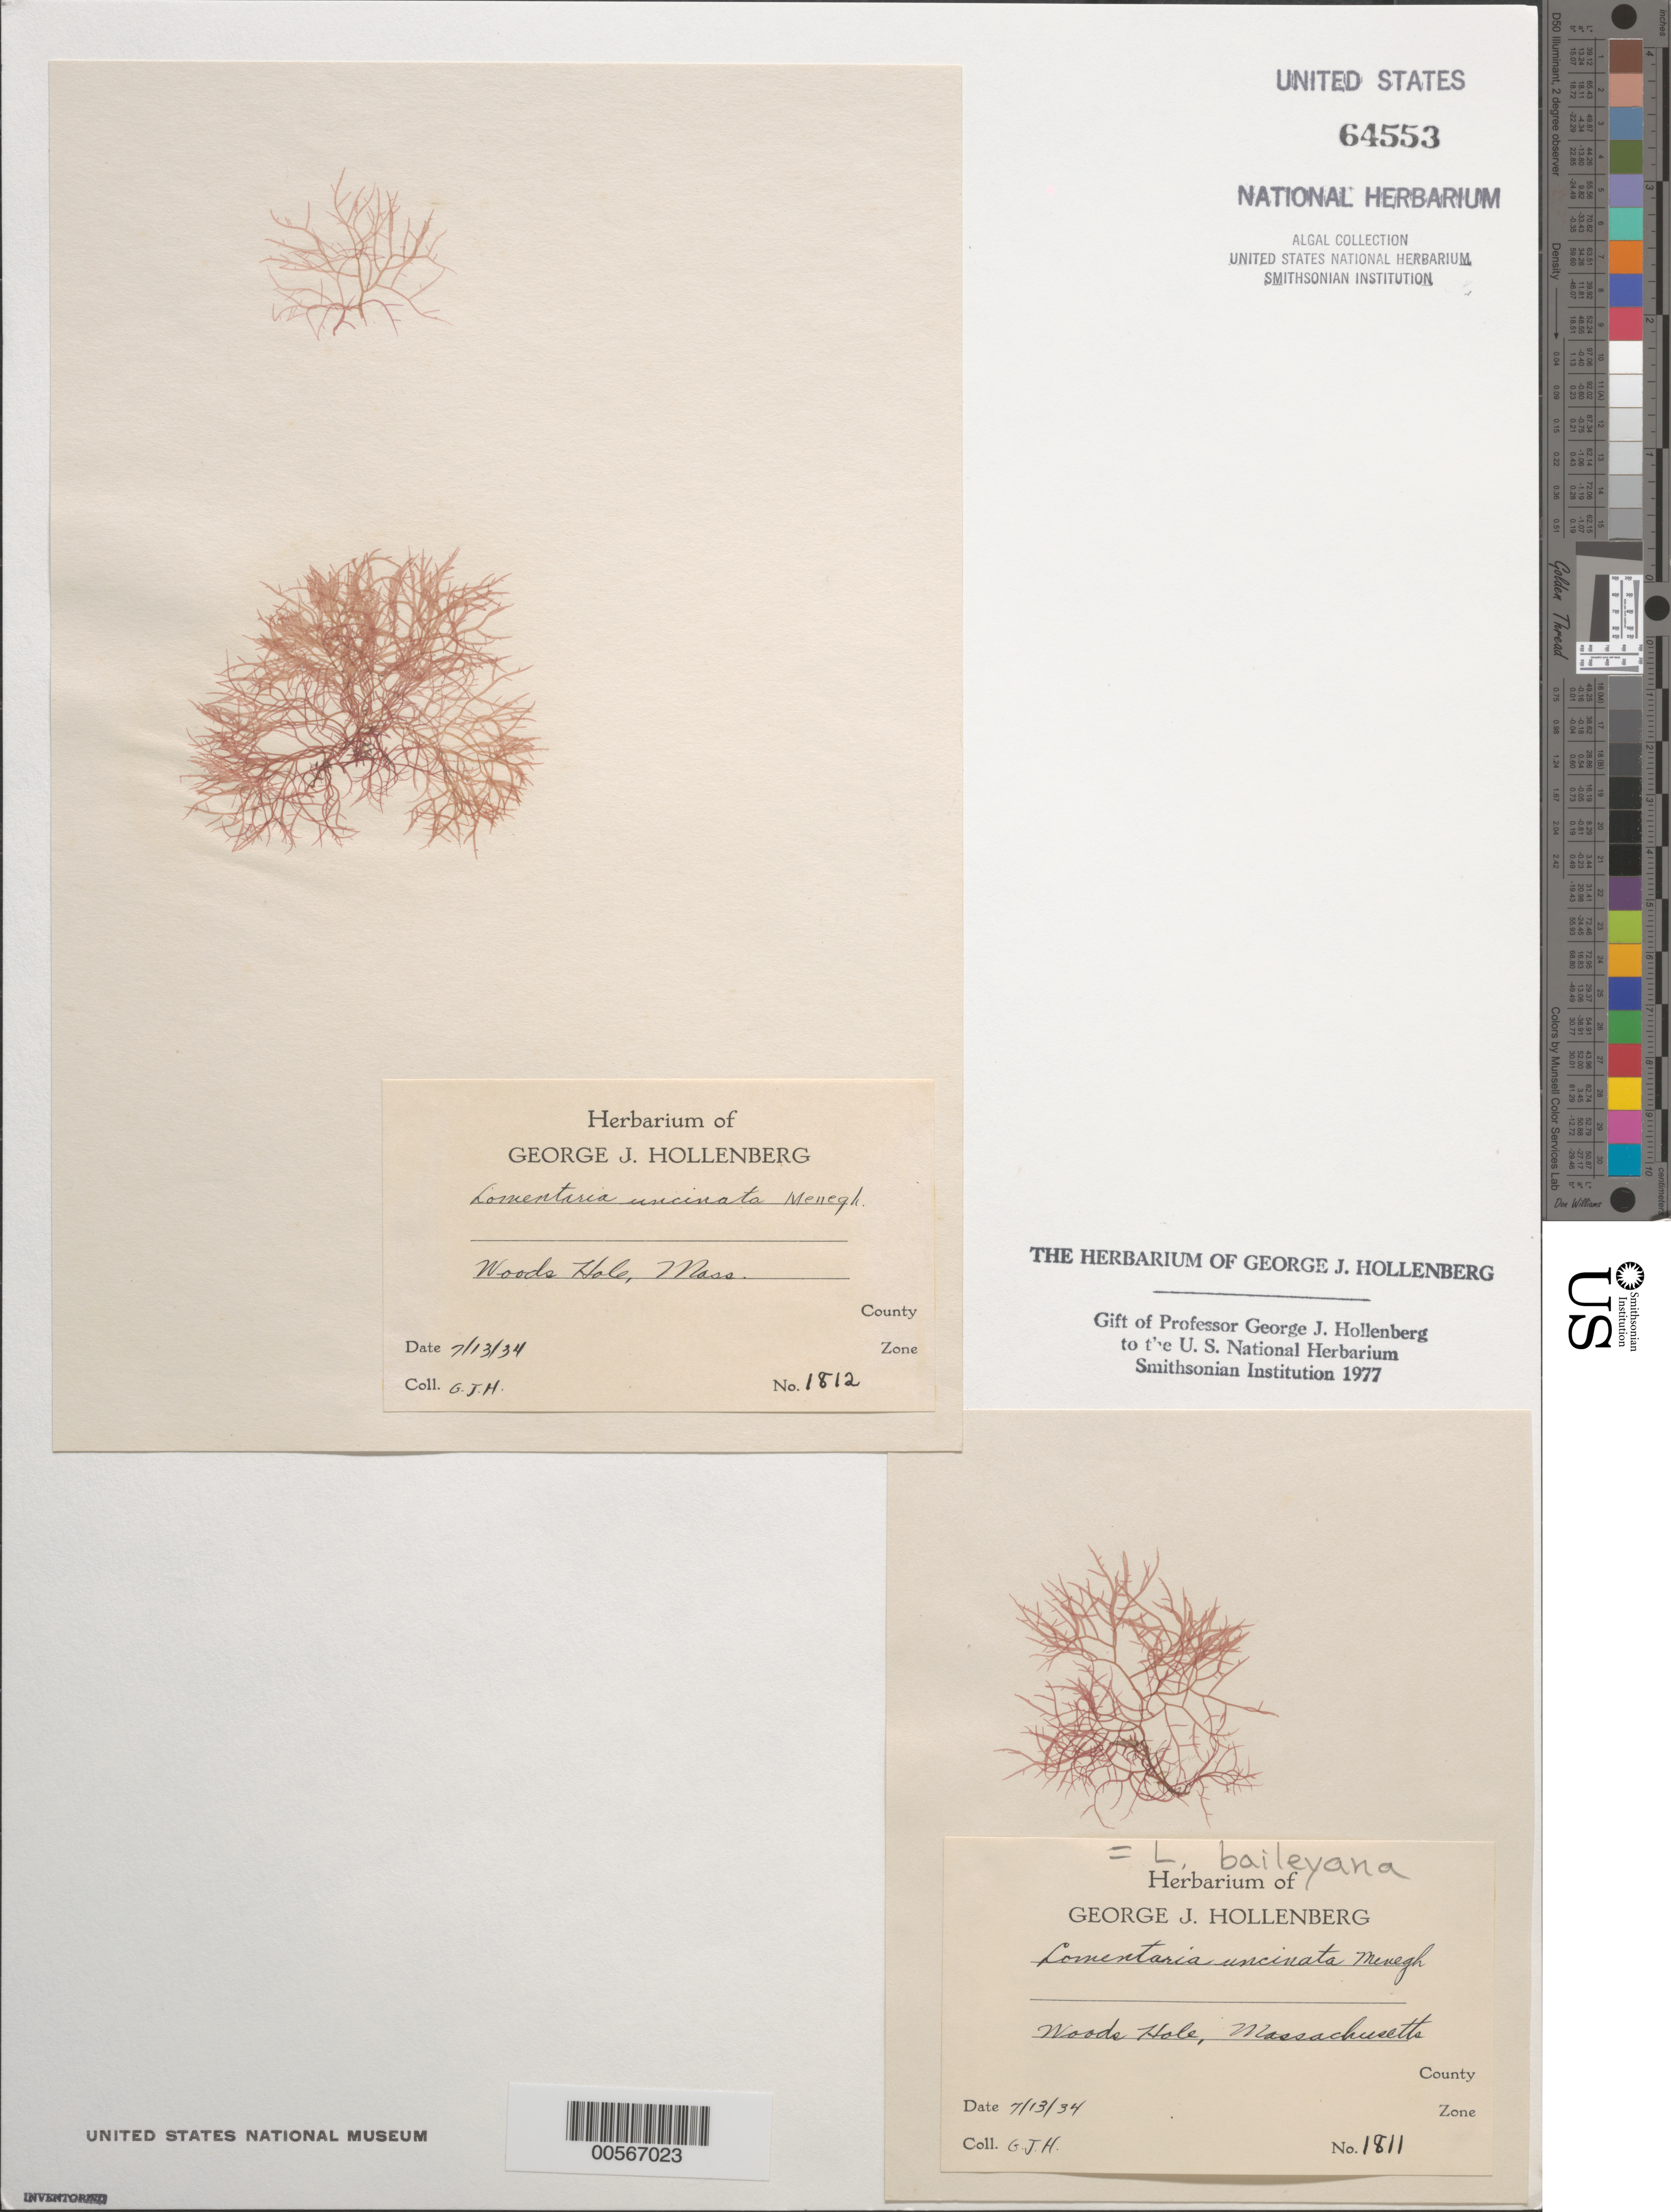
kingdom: Plantae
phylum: Rhodophyta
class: Florideophyceae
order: Rhodymeniales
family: Lomentariaceae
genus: Hooperia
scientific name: Hooperia divaricata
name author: (Durant) M.J. Wynne et al.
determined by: Algae name updating Project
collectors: G. Hollenberg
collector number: GJH 1811 & GJH 1812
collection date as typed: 13 Jul 1934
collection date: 1934-07-13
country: United States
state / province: Massachusetts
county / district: Barnstable County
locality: Woods Hole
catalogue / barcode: US 64553